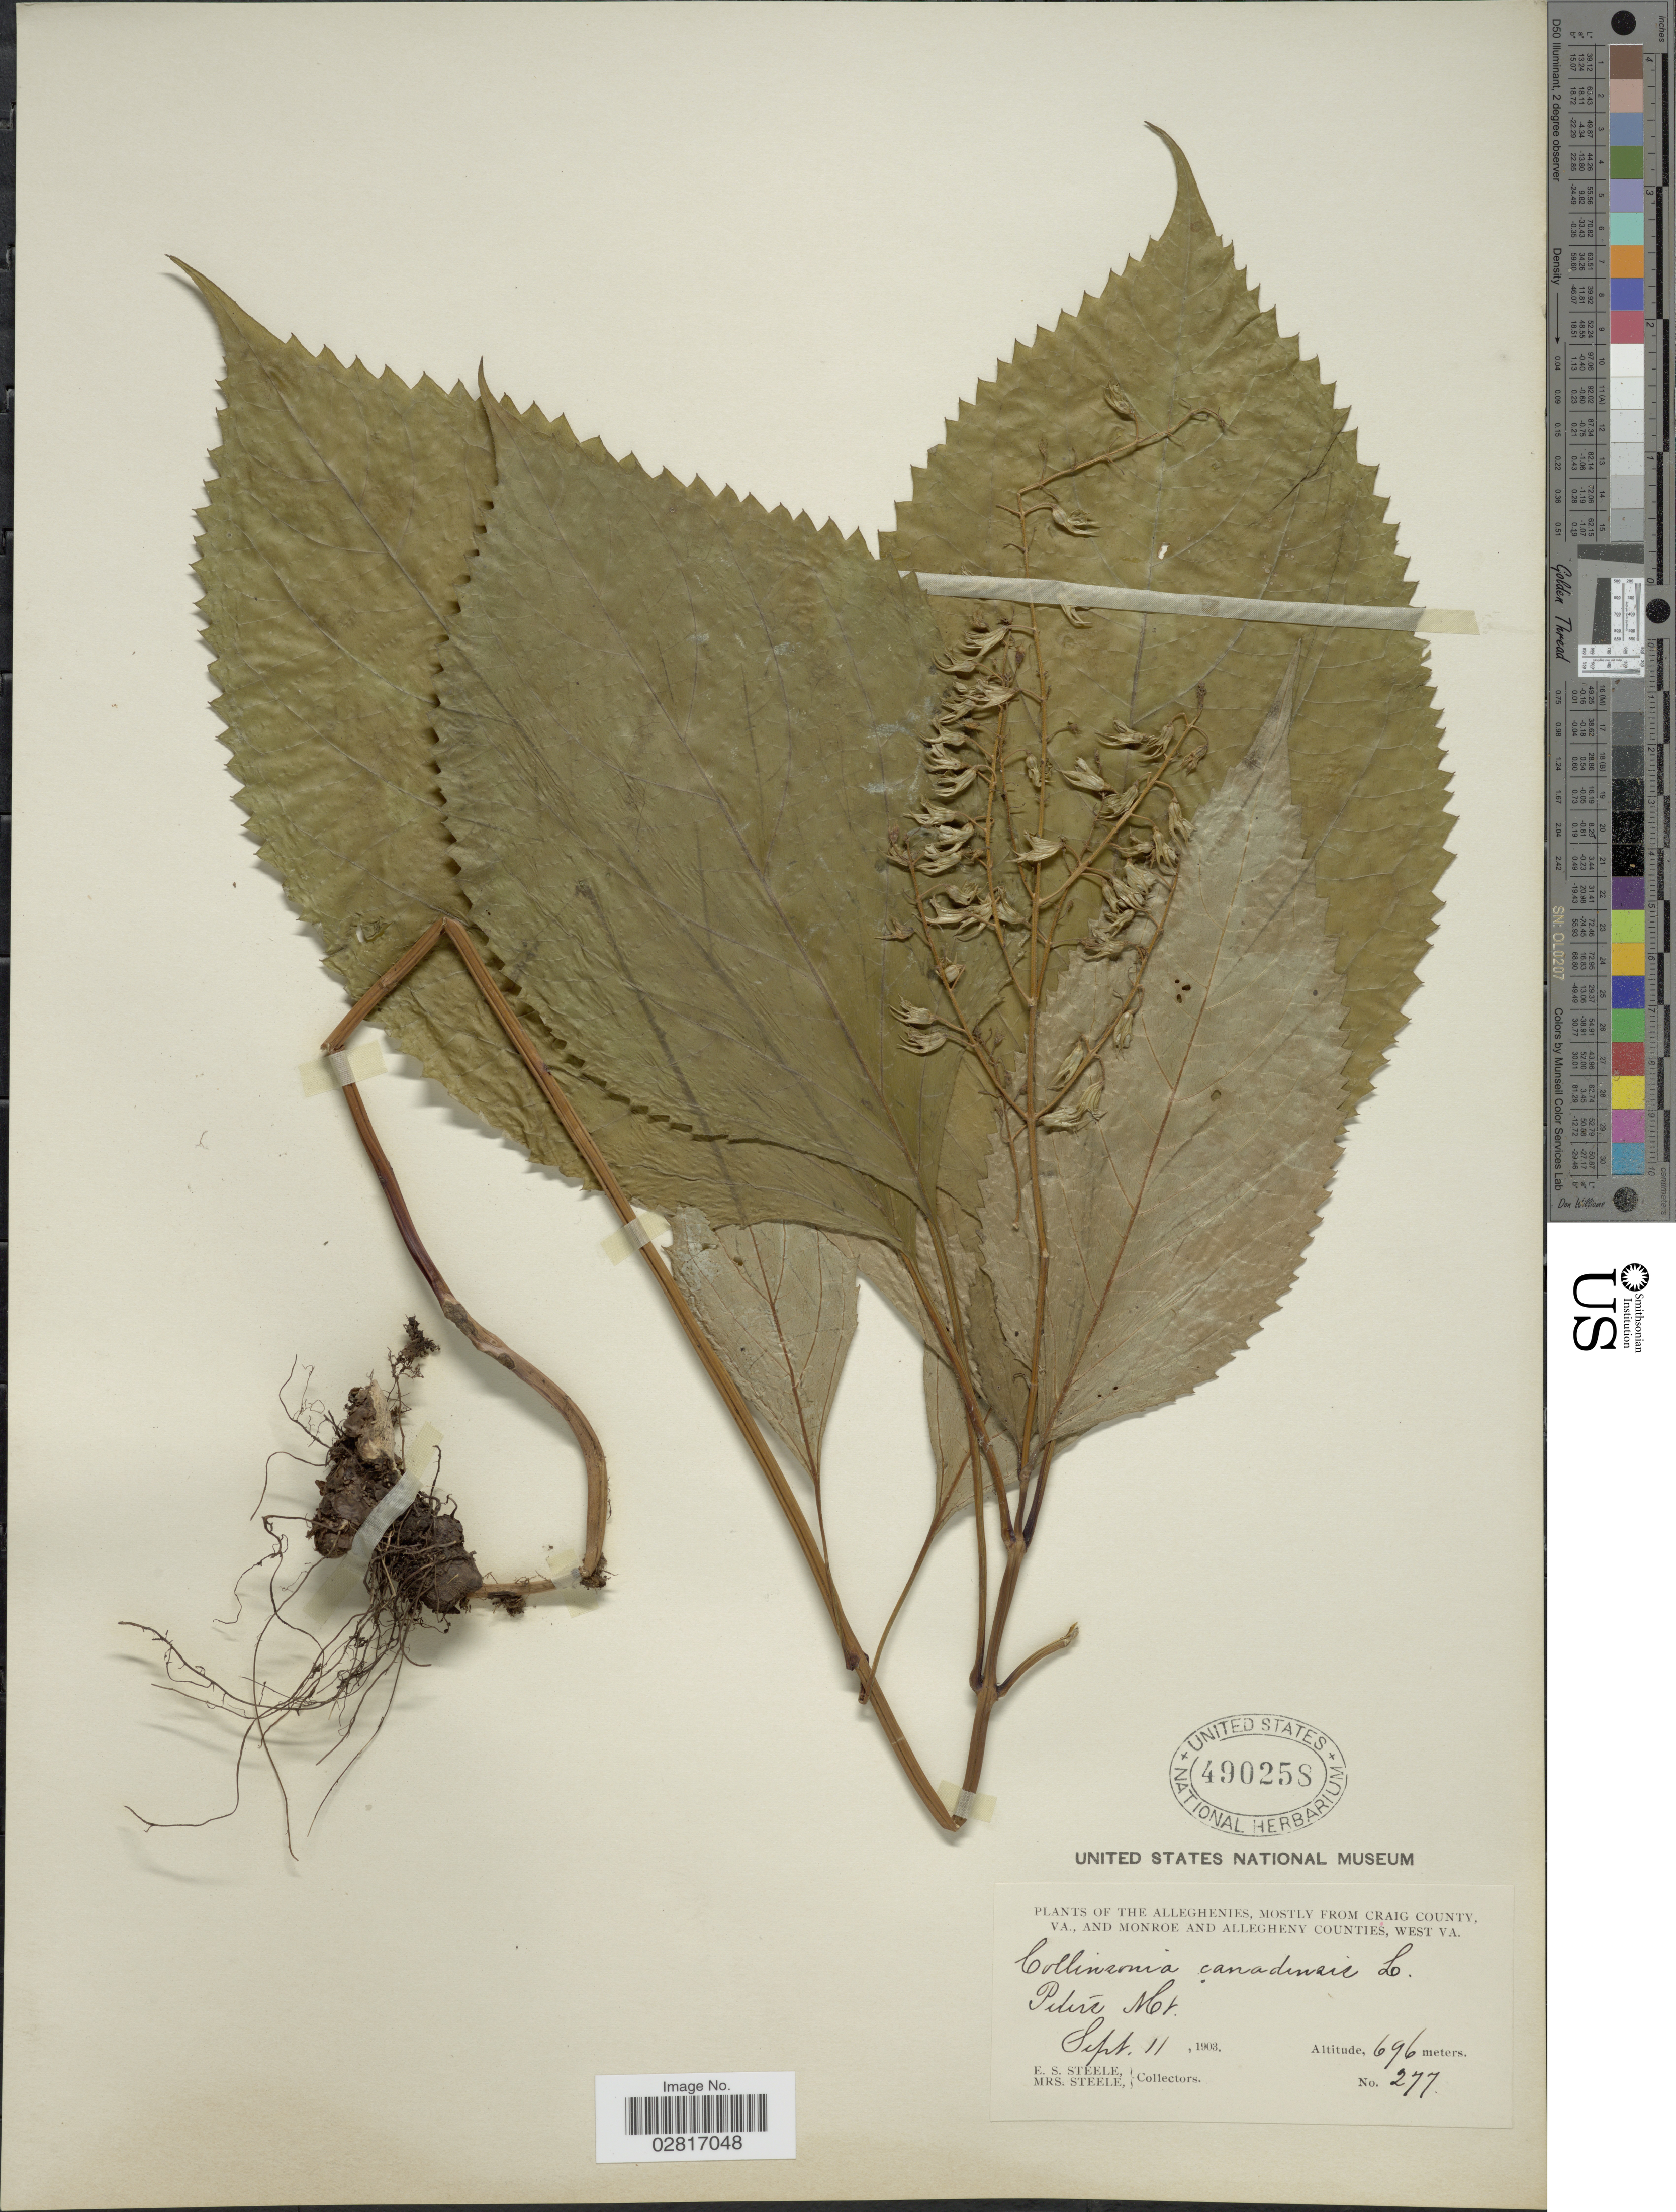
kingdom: Plantae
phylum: Tracheophyta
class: Magnoliopsida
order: Lamiales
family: Lamiaceae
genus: Collinsonia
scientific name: Collinsonia canadensis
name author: L.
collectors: E. Steele & Mrs. E. S. Steele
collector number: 277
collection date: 1903-09-11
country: United States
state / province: Virginia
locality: The Alleghenies, mostly from Craig County, Va., and Monroe and Allegheny Counties, West Va., Peters Mt.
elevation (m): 696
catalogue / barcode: US 490258